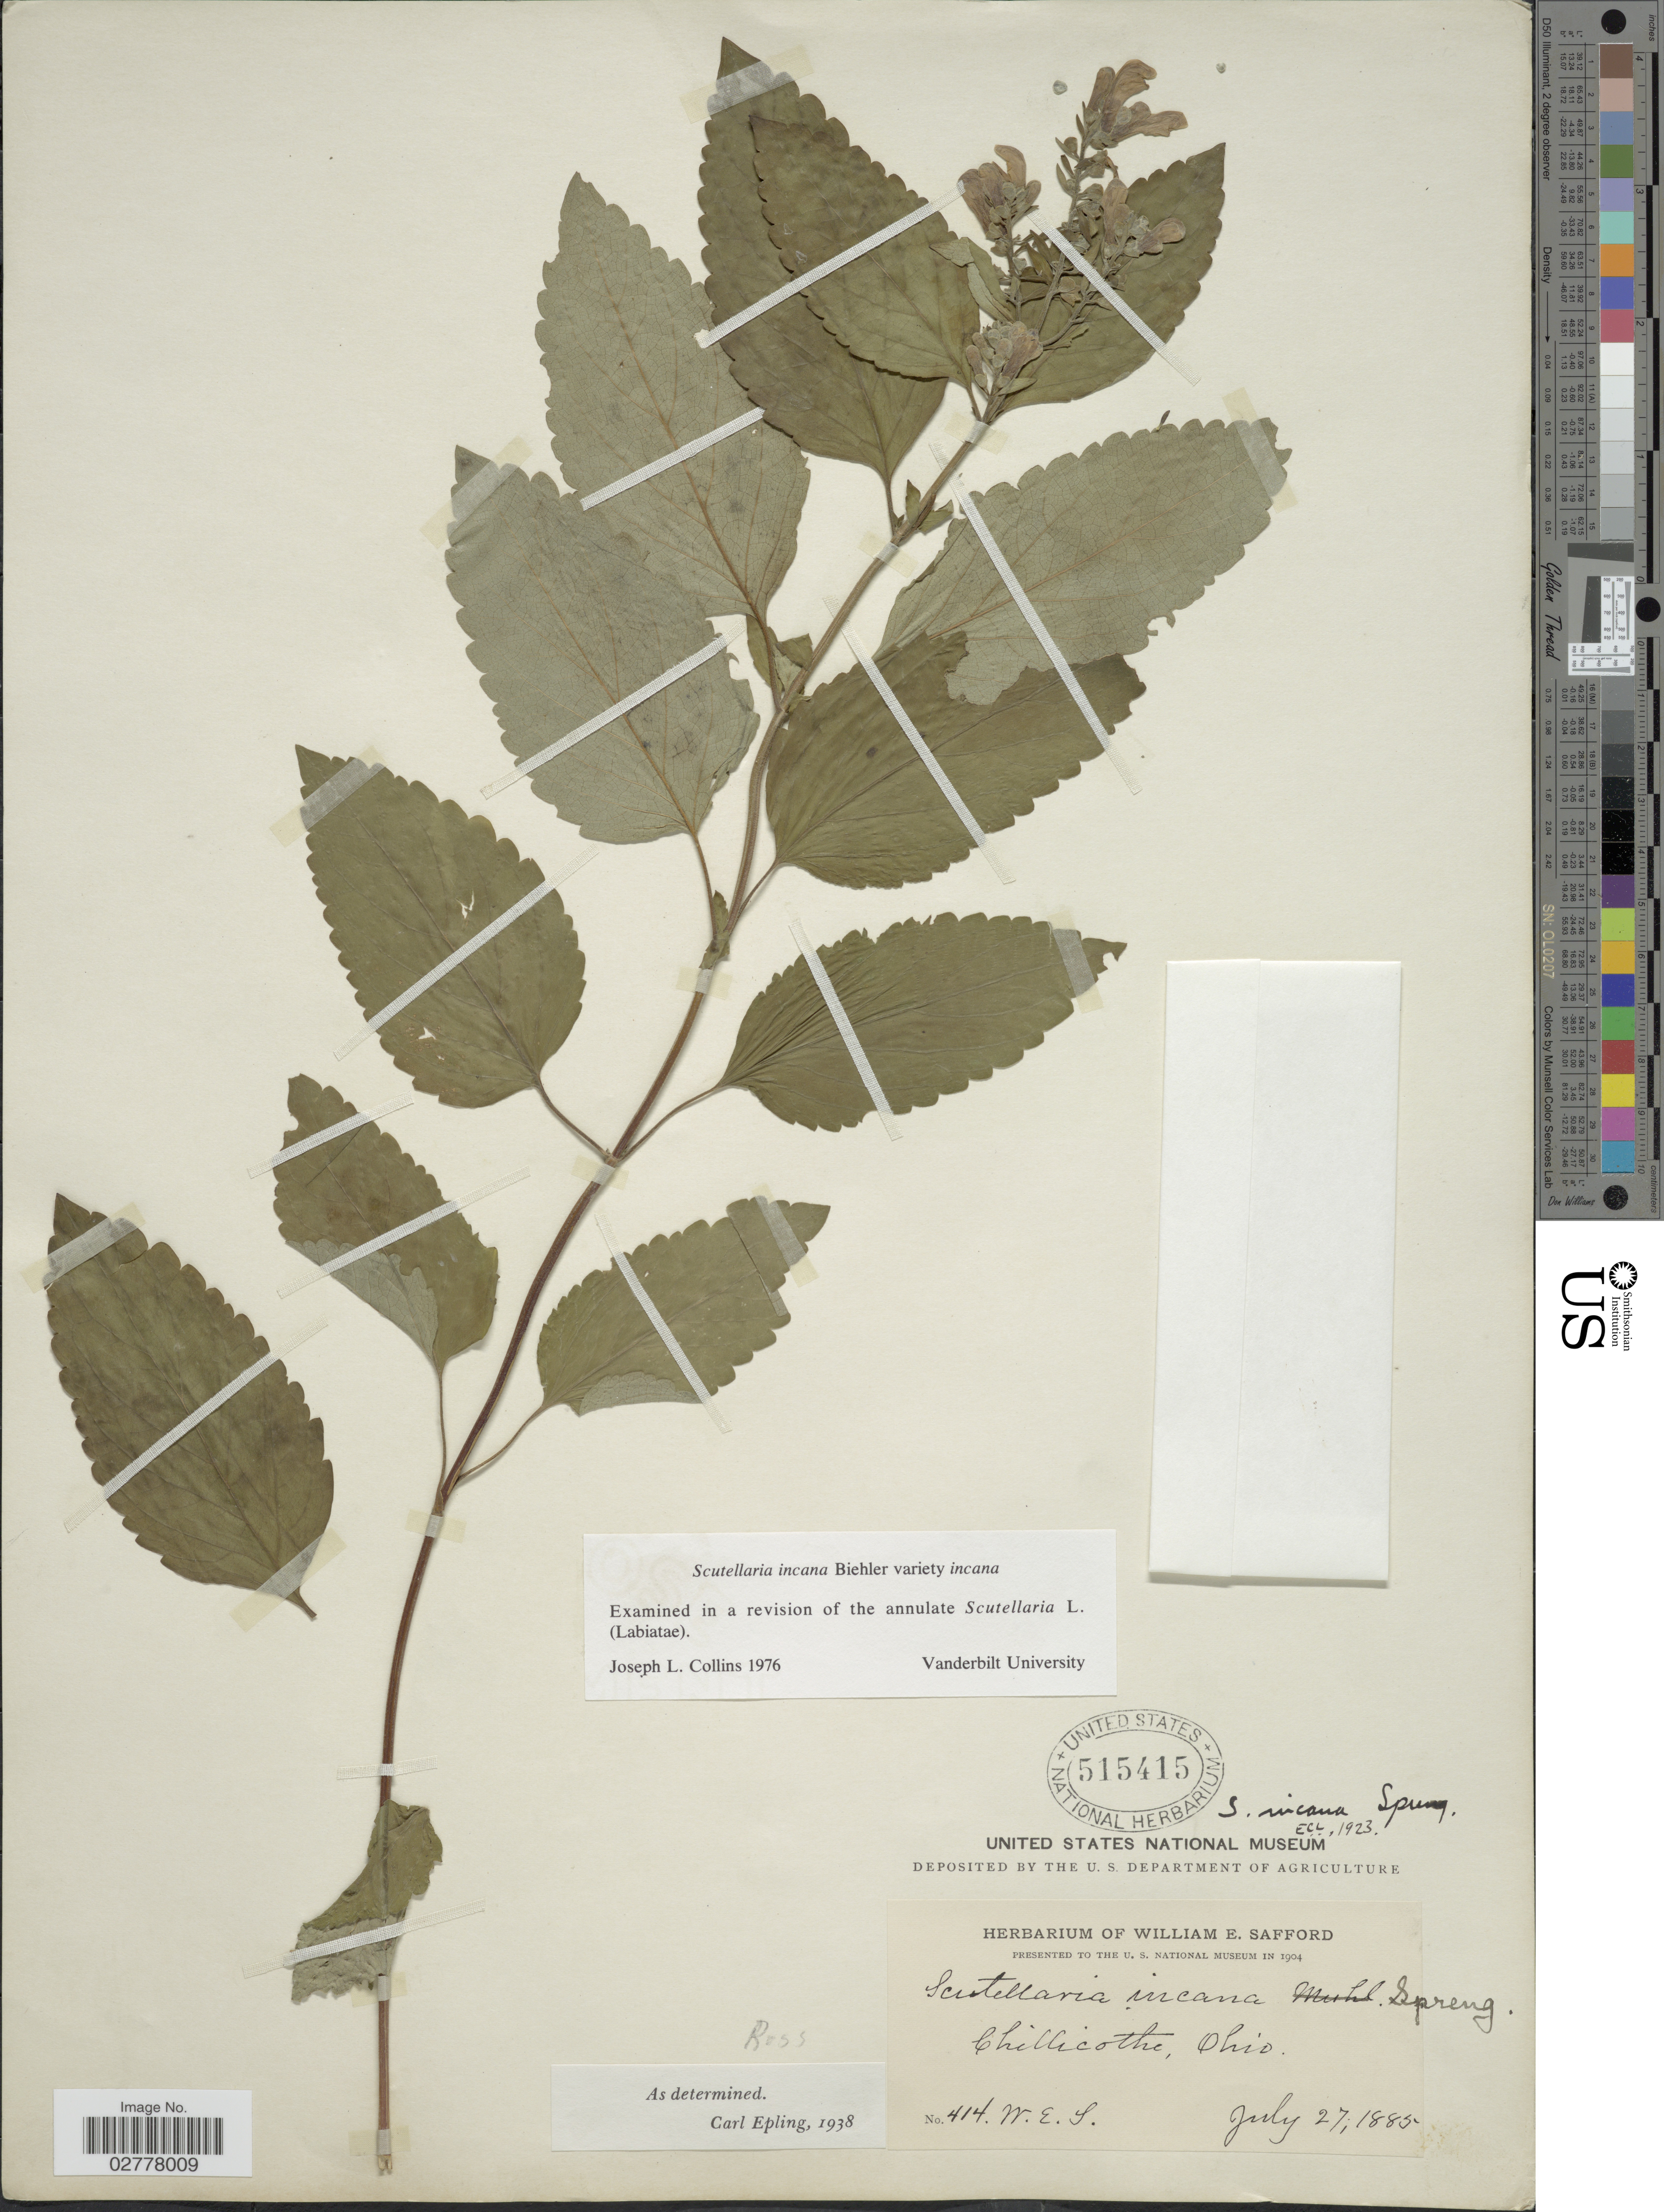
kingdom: Plantae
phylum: Tracheophyta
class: Magnoliopsida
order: Lamiales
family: Lamiaceae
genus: Scutellaria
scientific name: Scutellaria incana var. incana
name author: Biehler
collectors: W. E. Safford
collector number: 414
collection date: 1885-07-27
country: United States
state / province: Ohio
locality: Chillicothe. Ross.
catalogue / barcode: US 515415